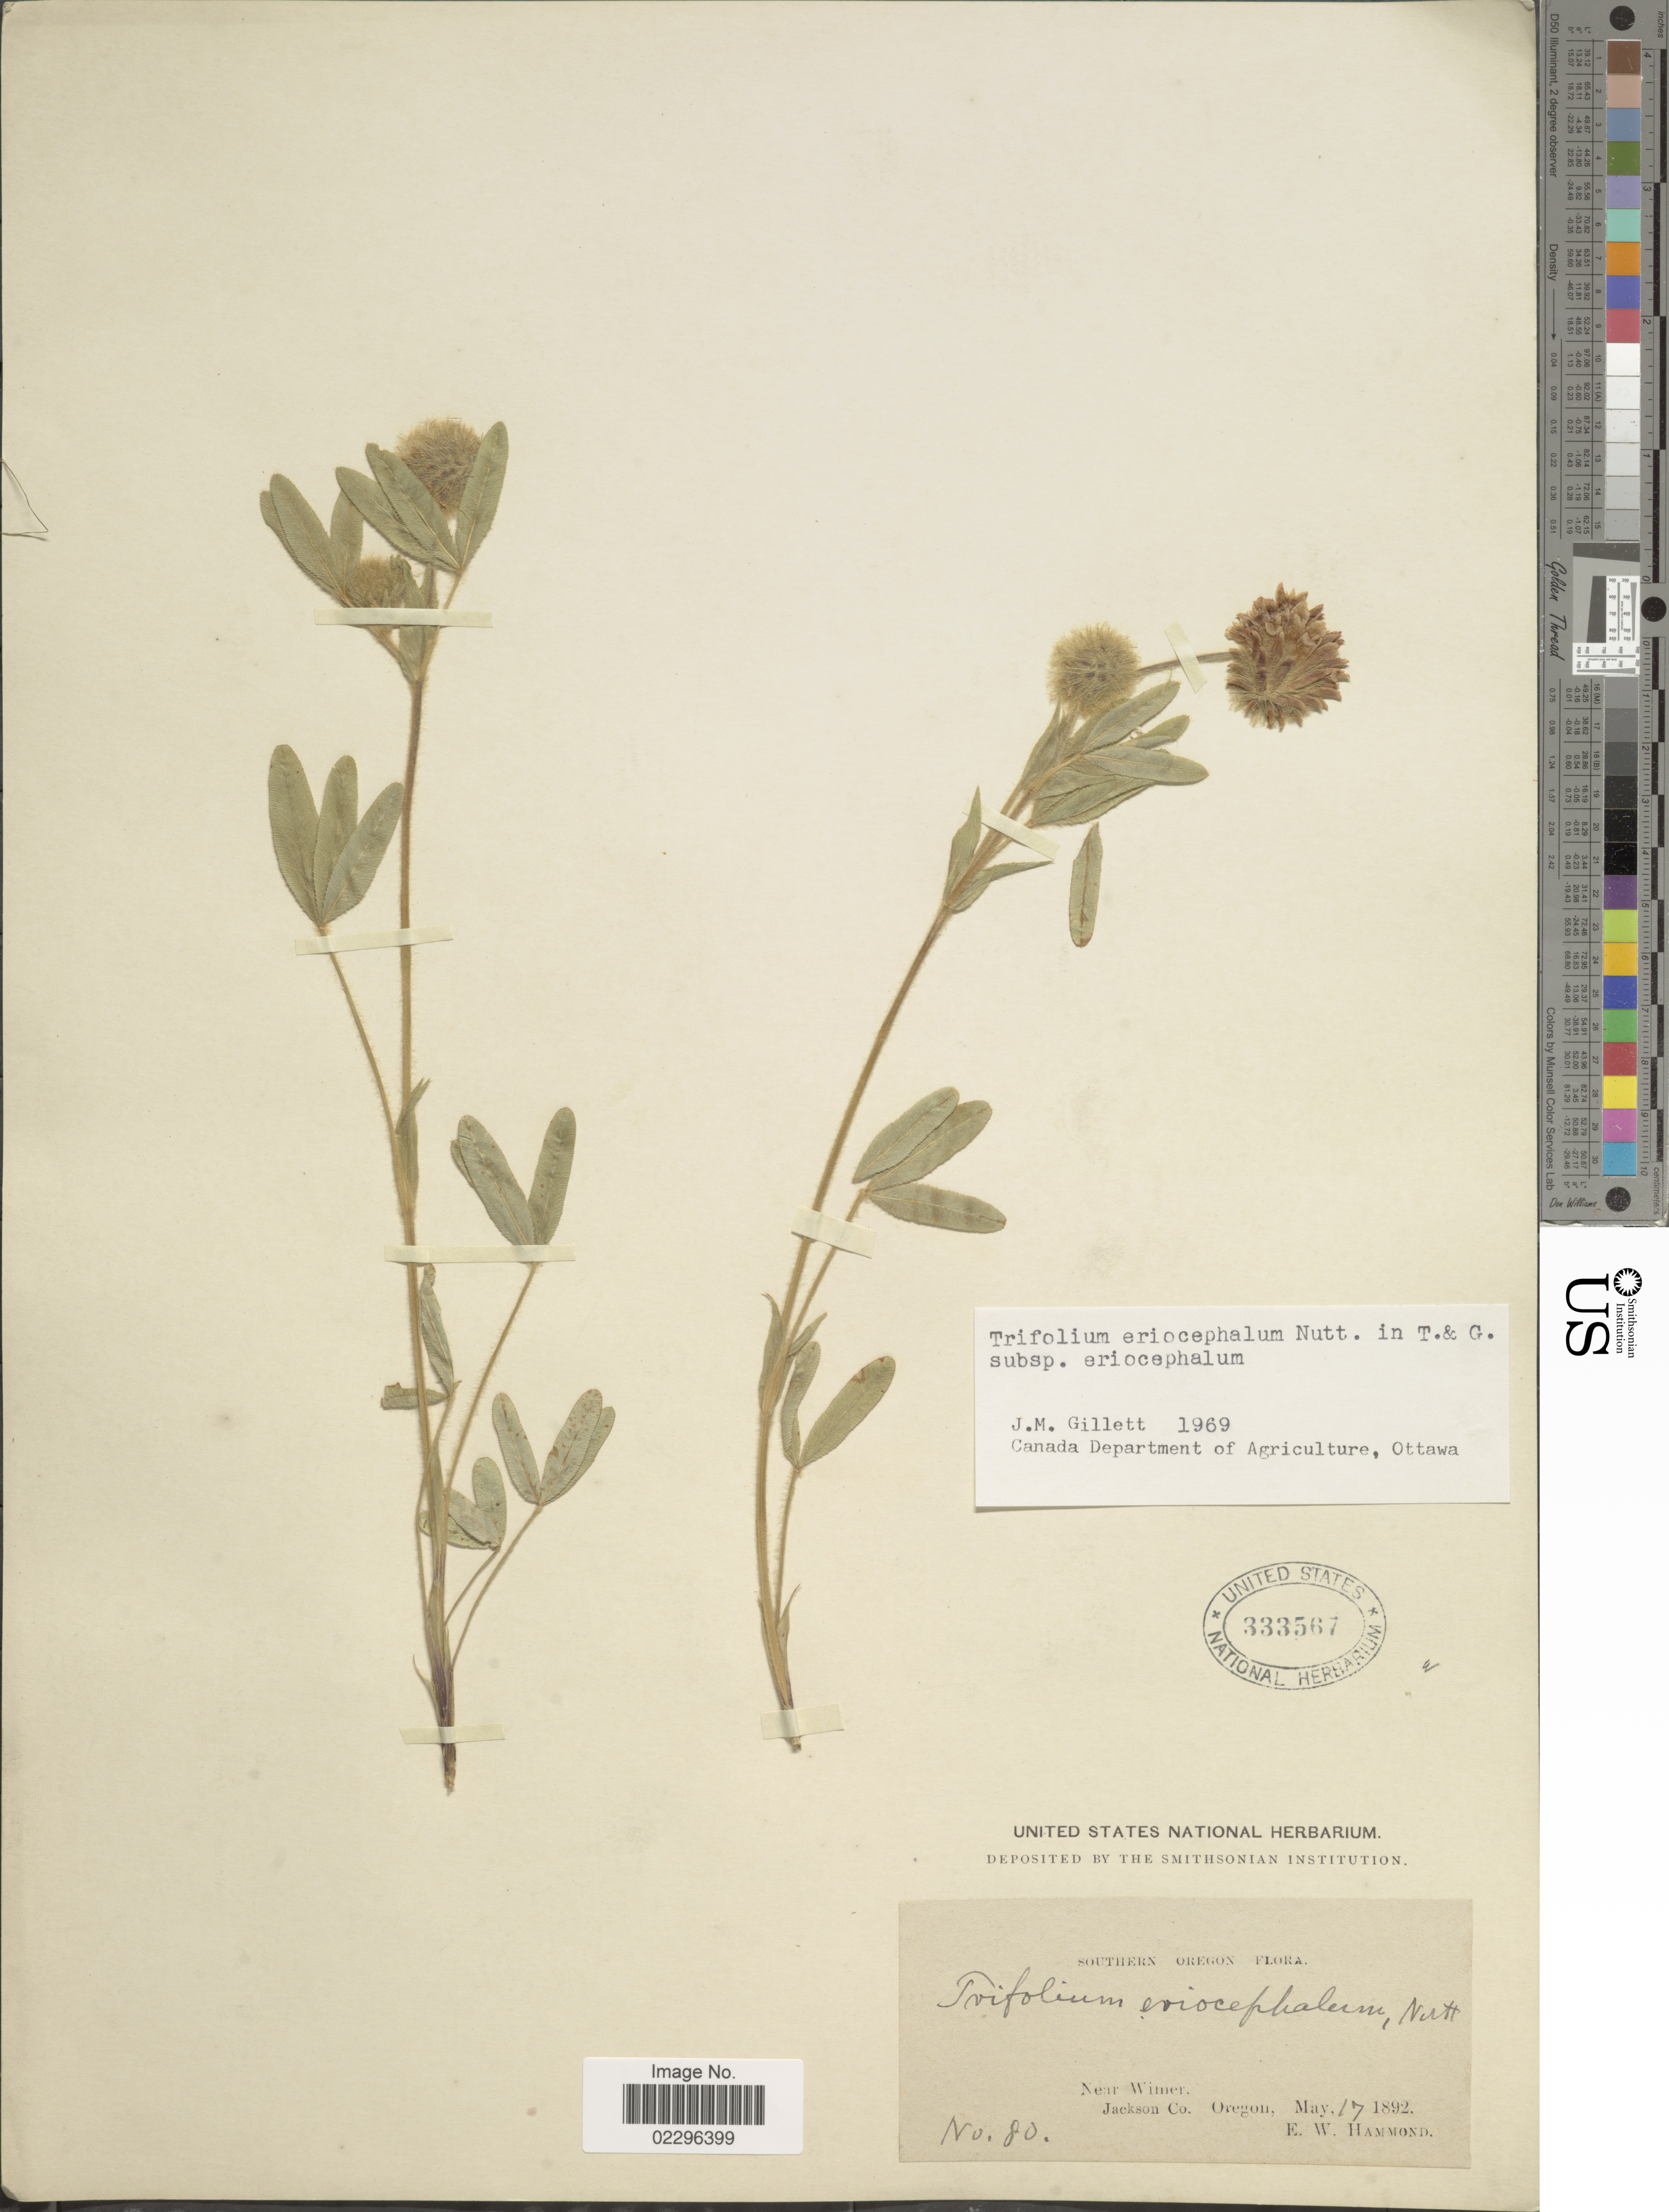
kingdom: Plantae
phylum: Tracheophyta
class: Magnoliopsida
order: Fabales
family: Fabaceae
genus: Trifolium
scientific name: Trifolium eriocephalum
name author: Nutt.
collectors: E. Hammond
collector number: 80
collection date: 1892-05-17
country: United States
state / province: Oregon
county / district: Jackson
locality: Southern Oregon. Near Wimer. Jackson Co.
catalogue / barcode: US 333567